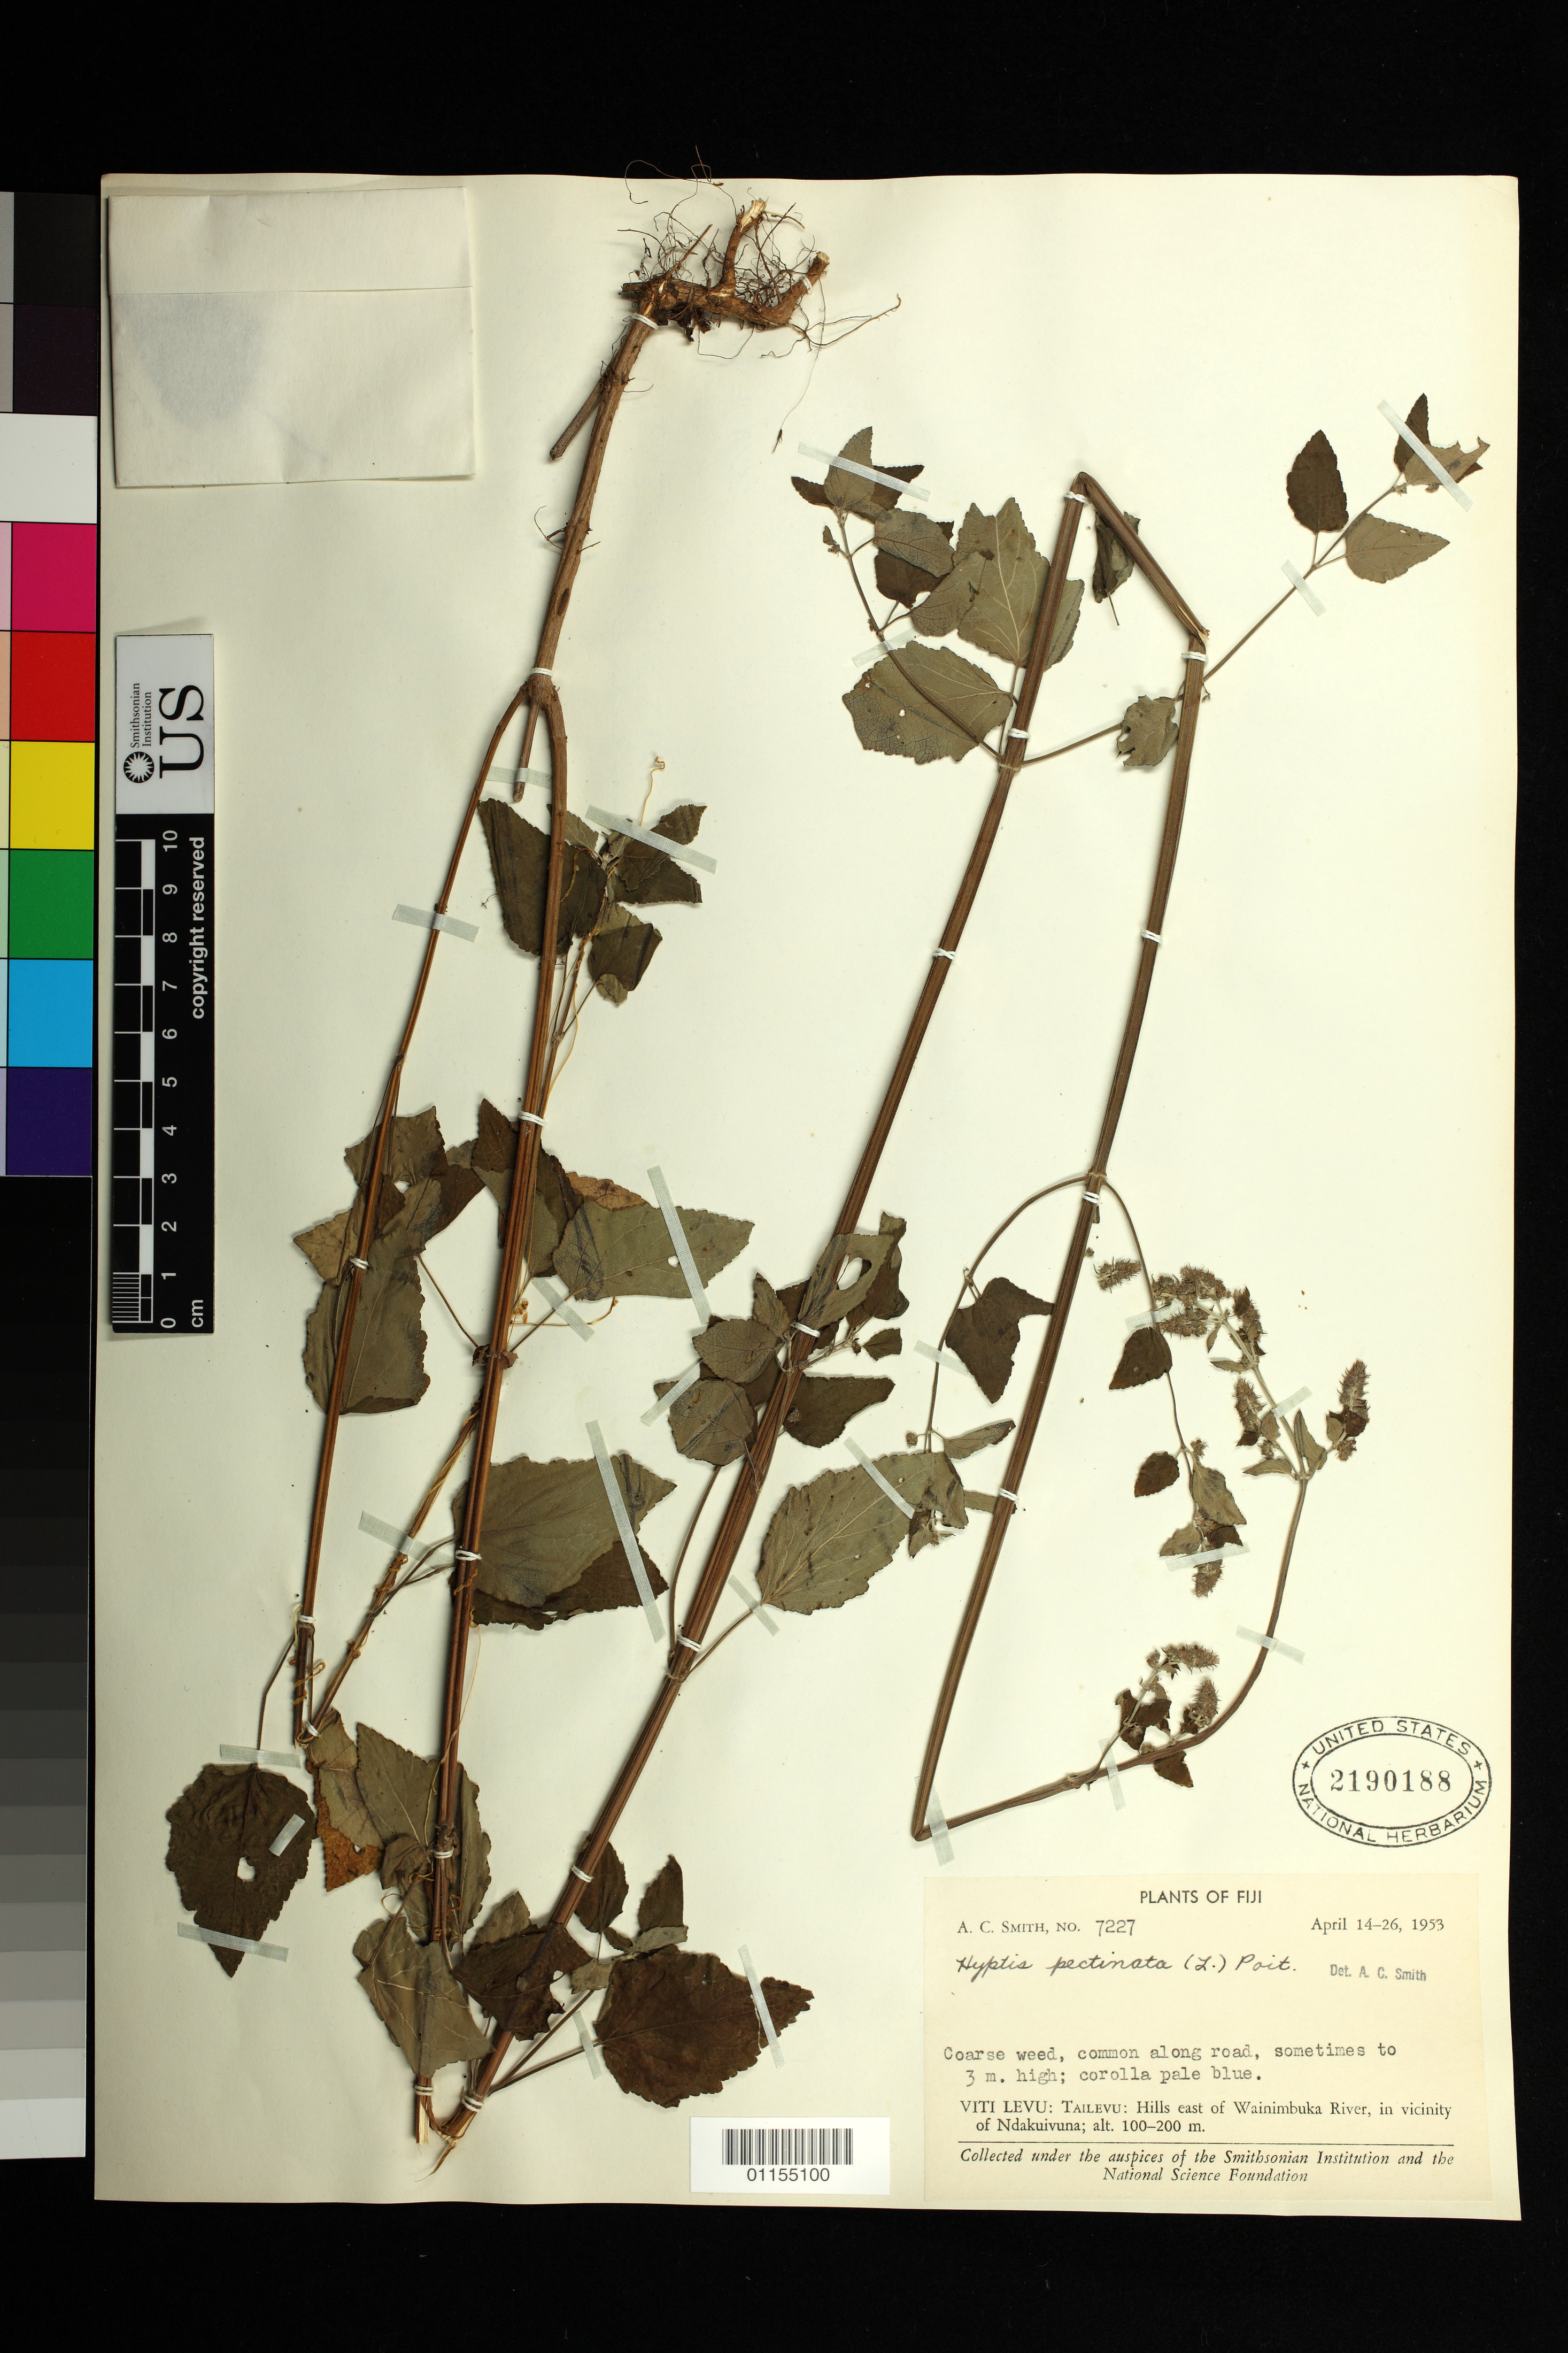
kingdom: Plantae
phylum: Tracheophyta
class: Magnoliopsida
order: Lamiales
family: Lamiaceae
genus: Mesosphaerum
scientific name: Mesosphaerum pectinatum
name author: (L.) Kuntze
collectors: A. C. Smith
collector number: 7227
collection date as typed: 14 Apr 1953 to 26 Apr 1953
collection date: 1953-04-14/1953-04-26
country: Fiji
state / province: Central Division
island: Viti Levu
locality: Tailevu, hills E of Wainimbuka River, in vicinity of Ndakuivuna, Tailevu.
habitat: common along road.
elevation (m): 100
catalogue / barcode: US 2190188